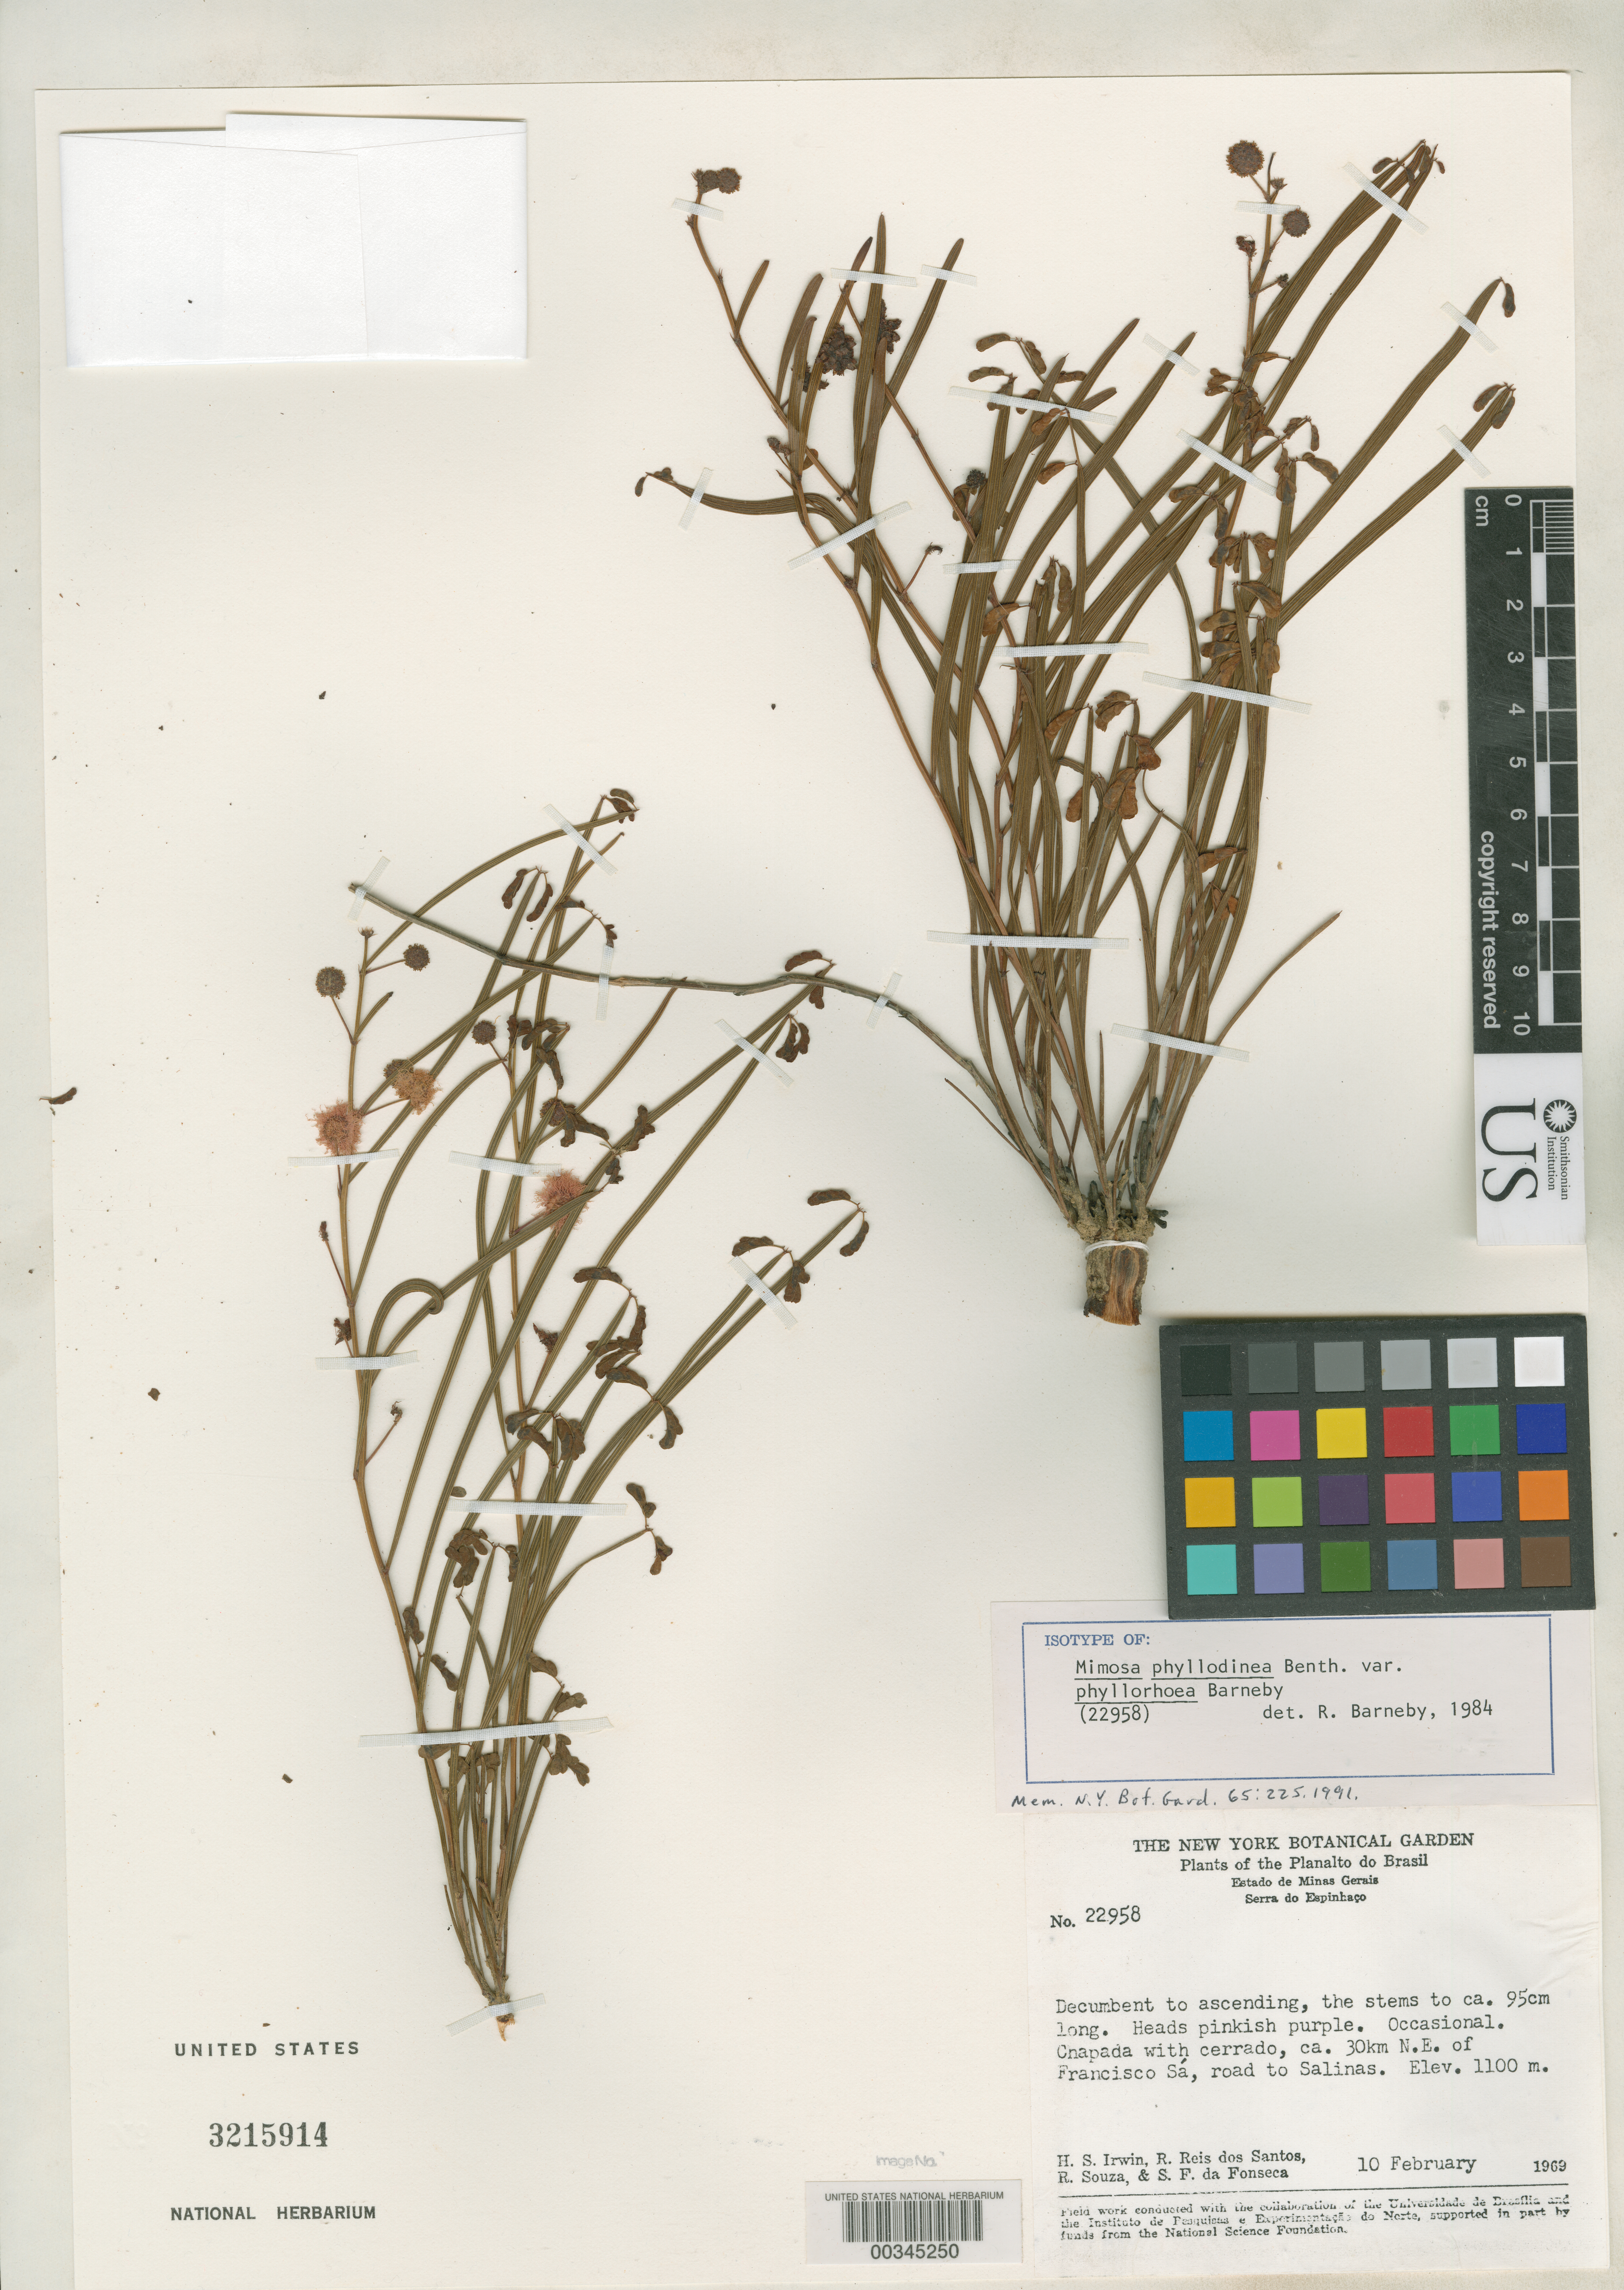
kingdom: Plantae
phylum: Tracheophyta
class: Magnoliopsida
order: Fabales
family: Fabaceae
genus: Mimosa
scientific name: Mimosa phyllodinea var. phyllorhoea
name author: Barneby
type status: Isotype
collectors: H. Irwin, R. G. P. Santos, R. Souza & S. F. Fonsêca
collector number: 22958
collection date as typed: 10 Feb 1969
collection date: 1969-02-10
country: Brazil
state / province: Minas Gerais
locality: Serra do Espinhaco, ca. 30 km NE of Francisco Sa, road to Salinas.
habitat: Chapada with cerrado.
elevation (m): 1100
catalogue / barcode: US 3215914